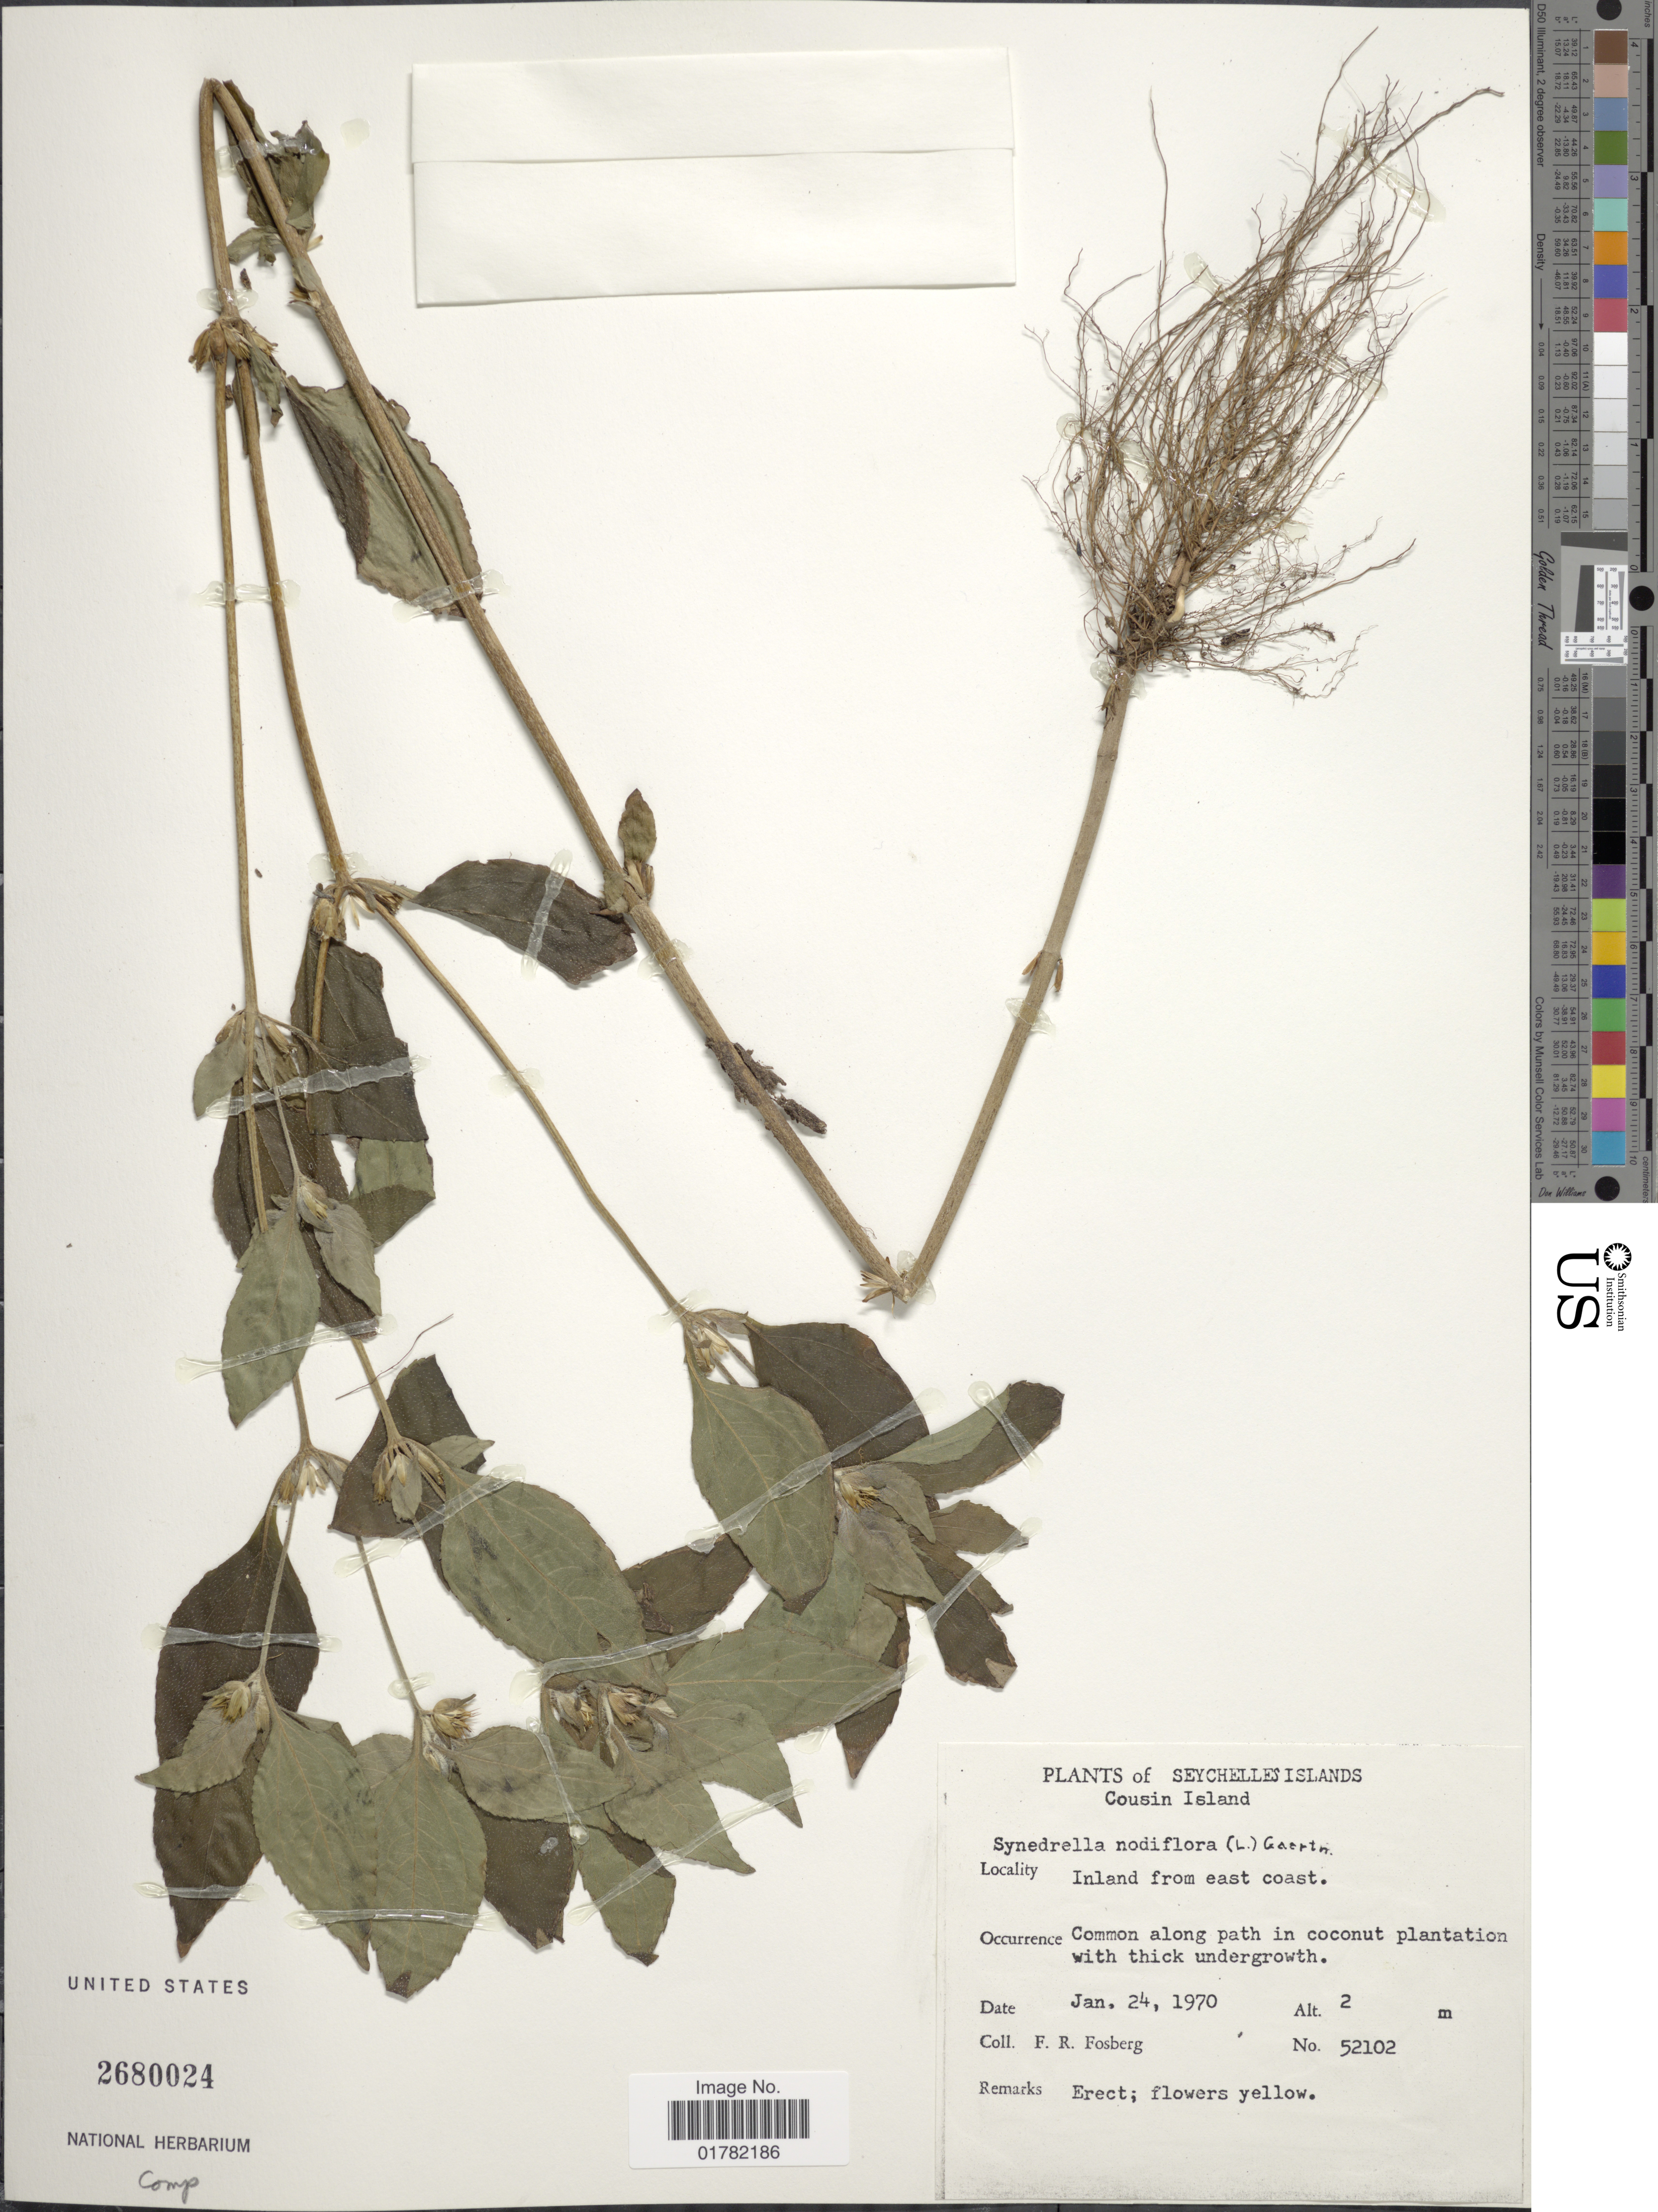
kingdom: Plantae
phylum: Tracheophyta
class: Magnoliopsida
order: Asterales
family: Asteraceae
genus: Synedrella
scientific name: Synedrella nodiflora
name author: (L.) Gaertn.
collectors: F. R. Fosberg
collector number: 52102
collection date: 1970-01-24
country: Seychelles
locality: Seychelles Islands, Cousin Island, Inland from east coast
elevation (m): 2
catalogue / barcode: US 2680024